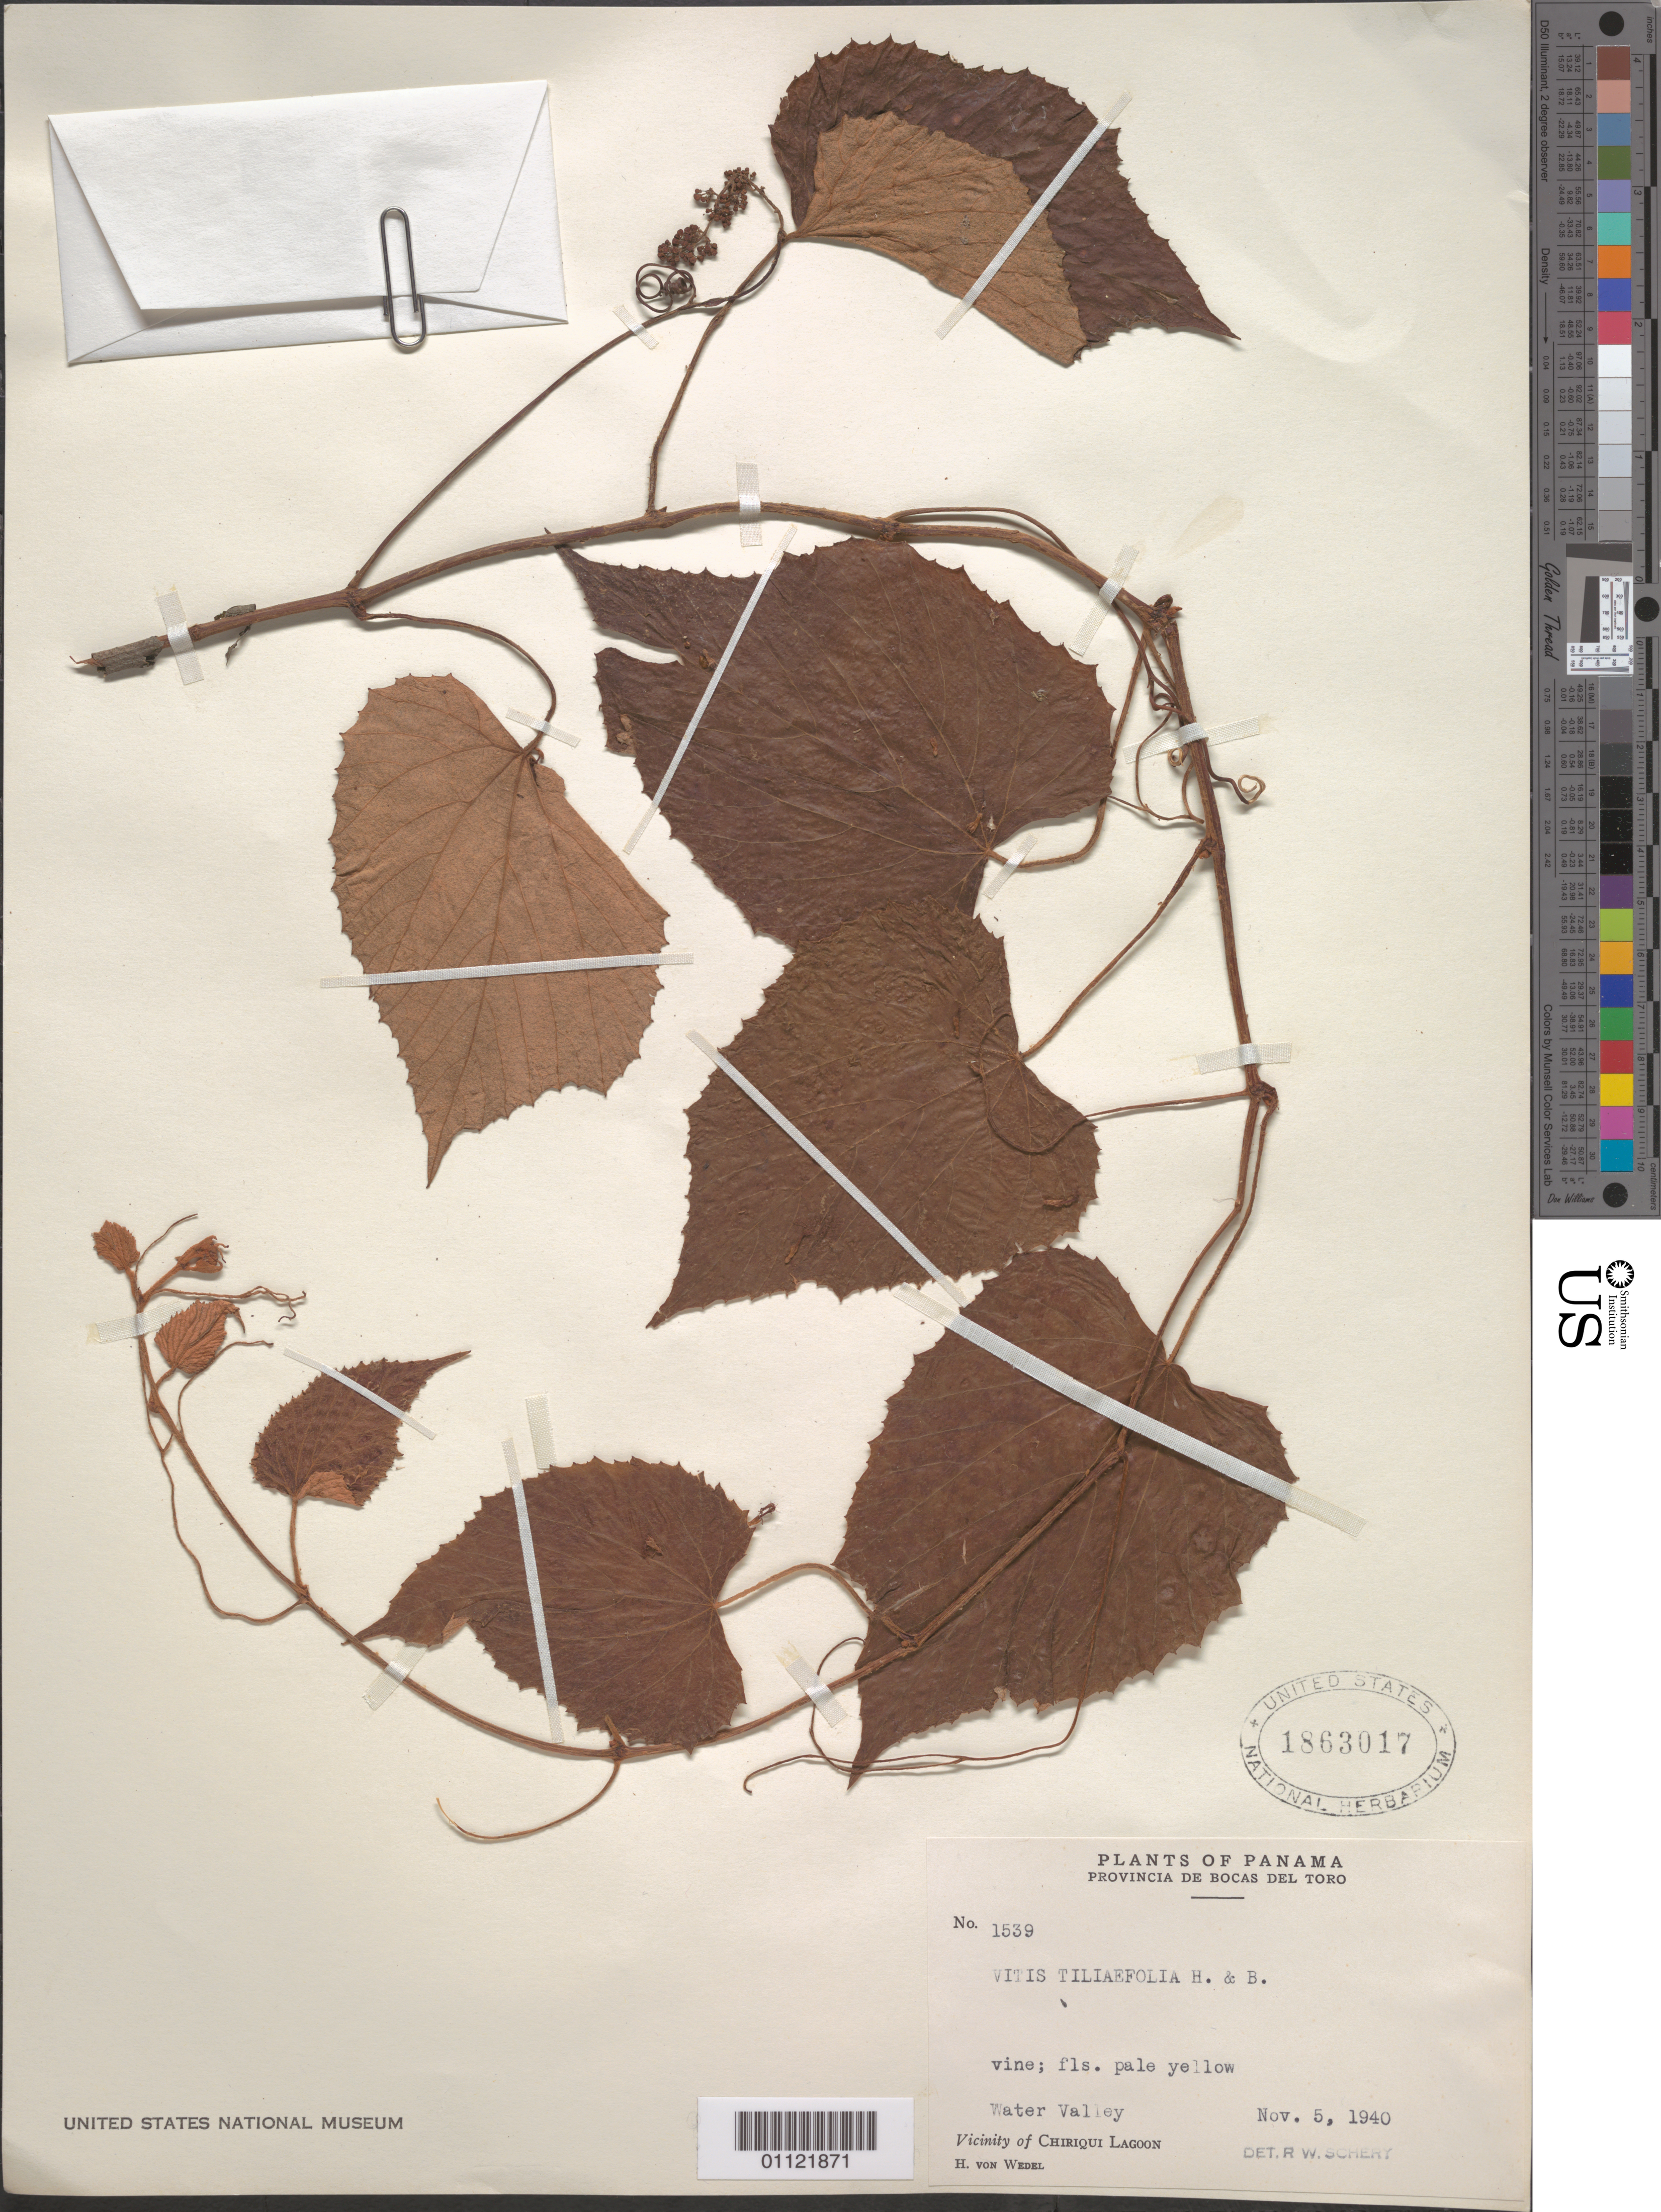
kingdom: Plantae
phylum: Tracheophyta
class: Magnoliopsida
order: Vitales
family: Vitaceae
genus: Vitis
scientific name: Vitis tiliifolia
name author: Humb. & Bonpl. ex Schult.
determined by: Schery, Robert W.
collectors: H. von Wedel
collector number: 1539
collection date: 1940-11-05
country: Panama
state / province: Bocas del Toro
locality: Water Valley, Vicinity of Chiriqui Lagoon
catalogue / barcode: US 1863017